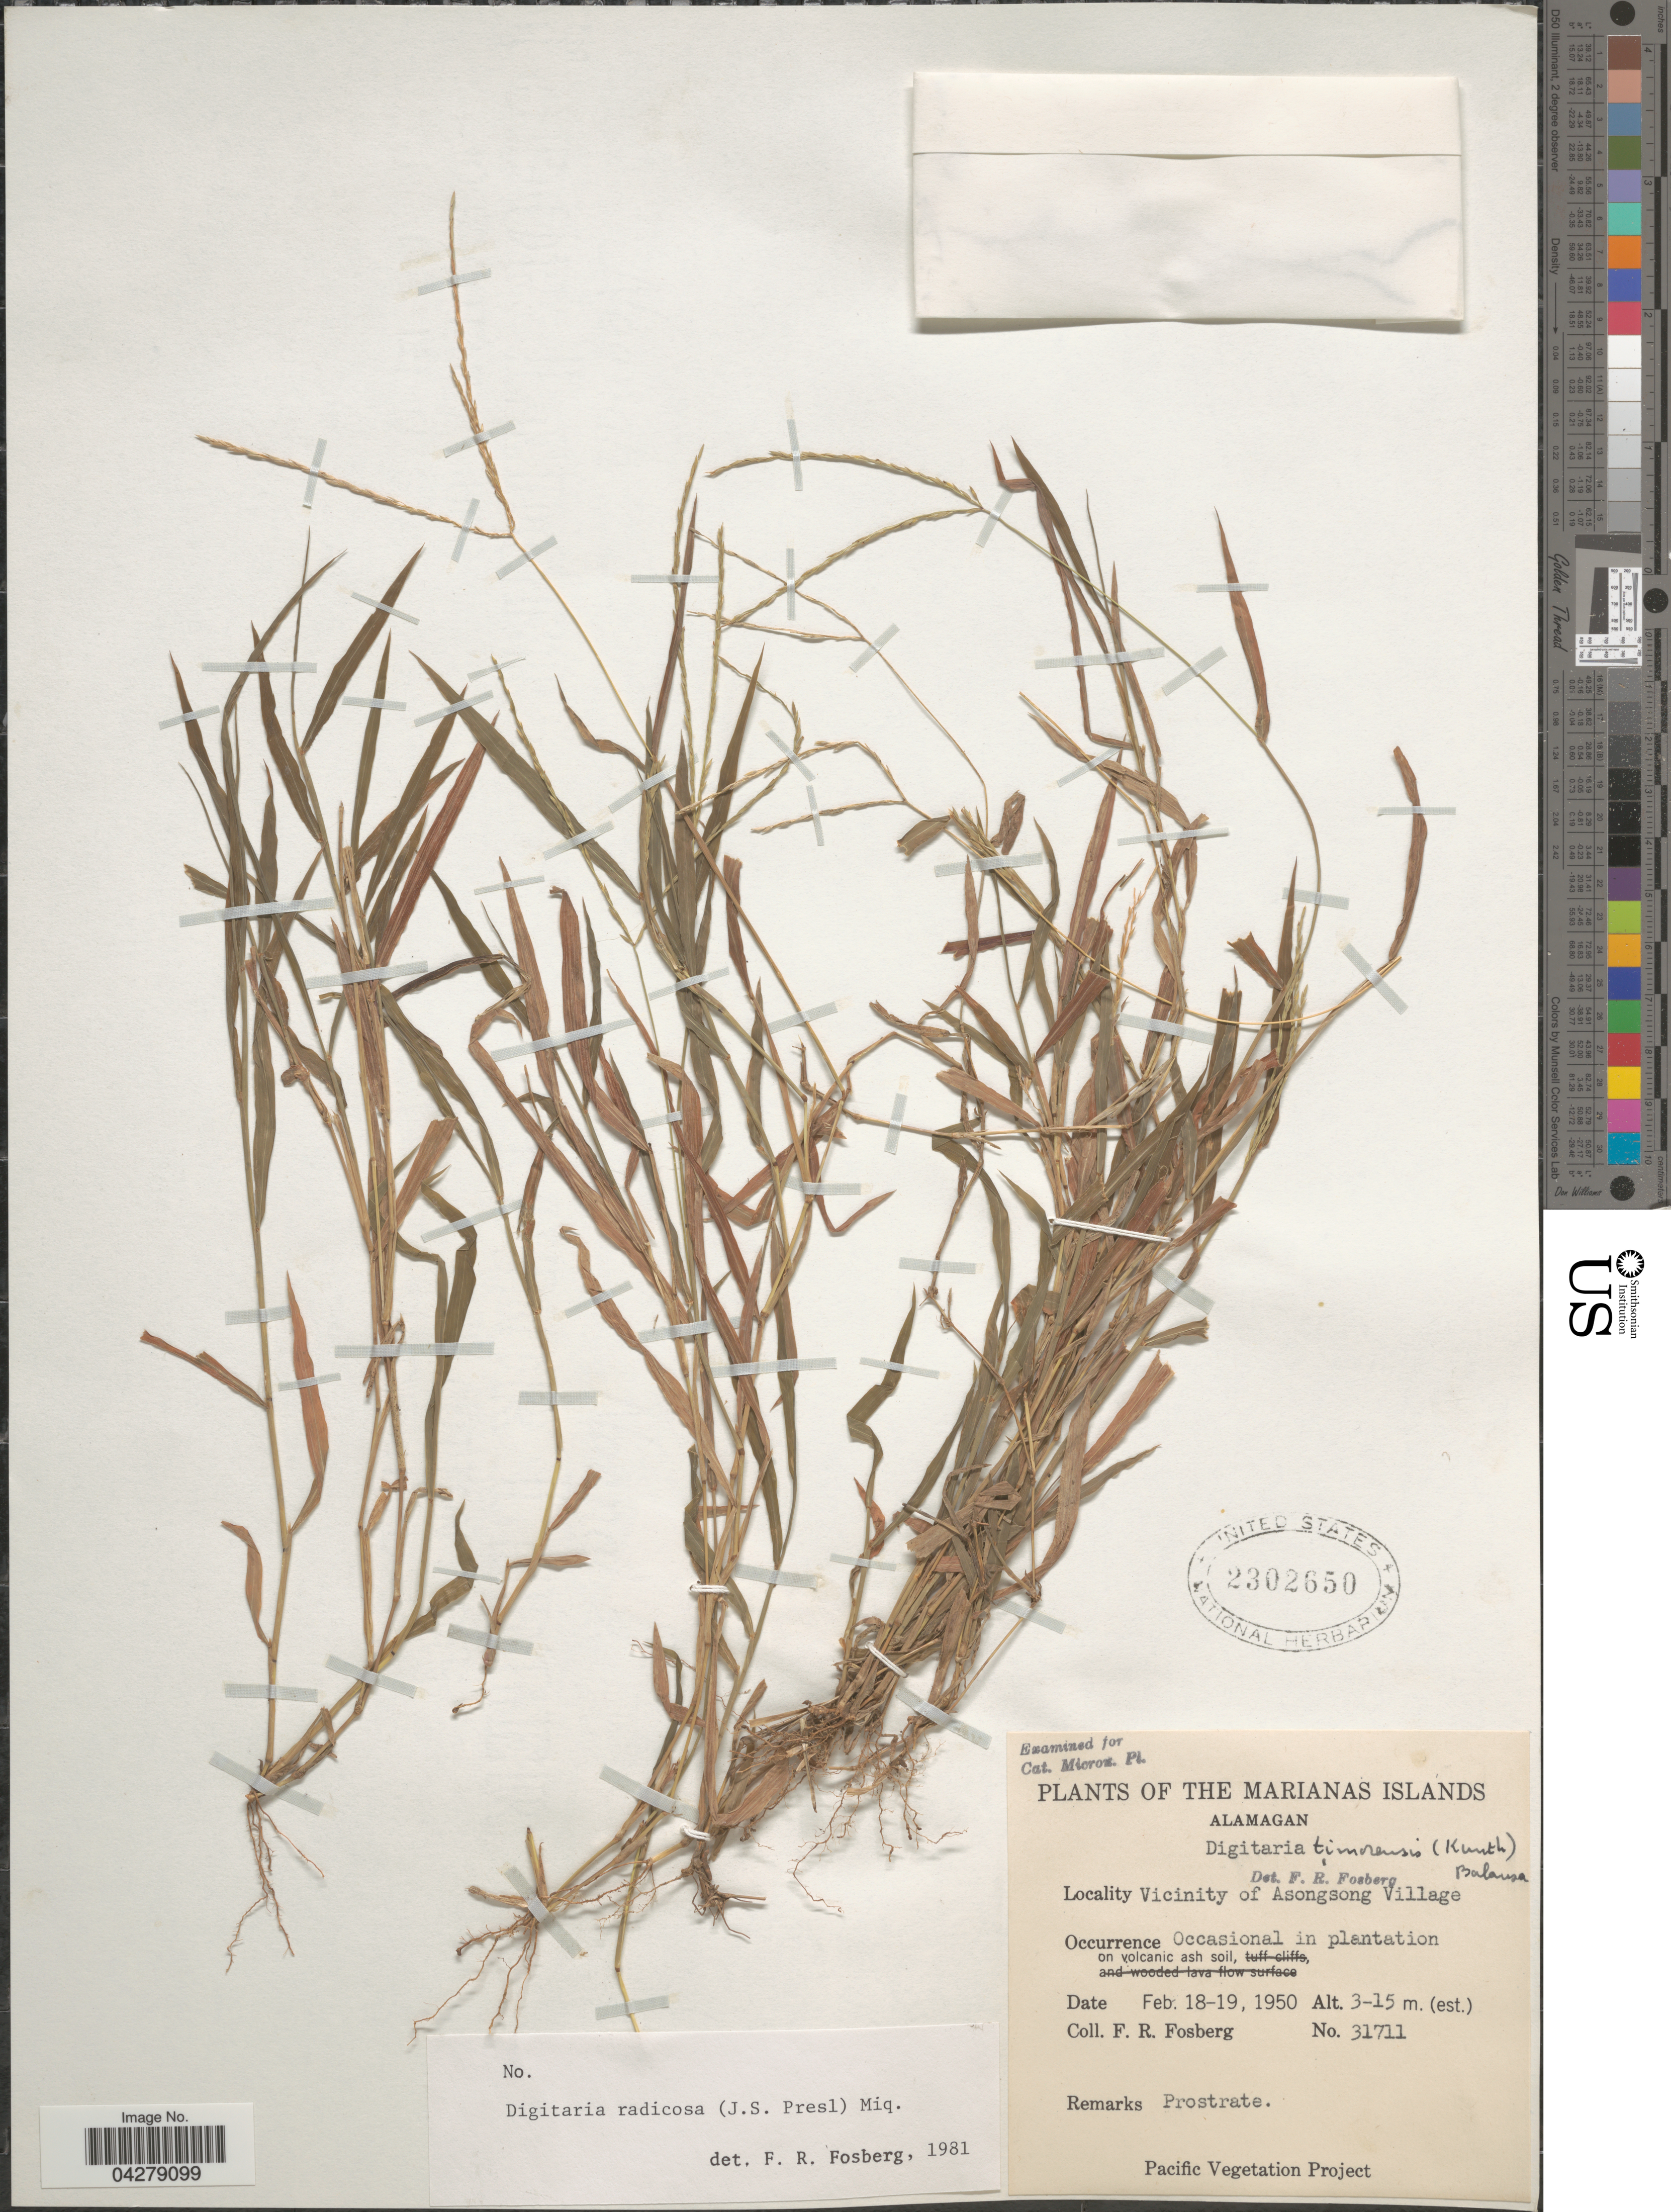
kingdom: Plantae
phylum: Tracheophyta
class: Liliopsida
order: Poales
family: Poaceae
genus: Digitaria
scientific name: Digitaria radicosa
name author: (J. Presl) Miq.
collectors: F. R. Fosberg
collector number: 31711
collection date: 1950-02-18/1950-02-19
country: Northern Mariana Islands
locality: The Marianas Islands. Alamagan. Vicinity of Asongsong Village.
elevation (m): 3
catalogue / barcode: US 2302650